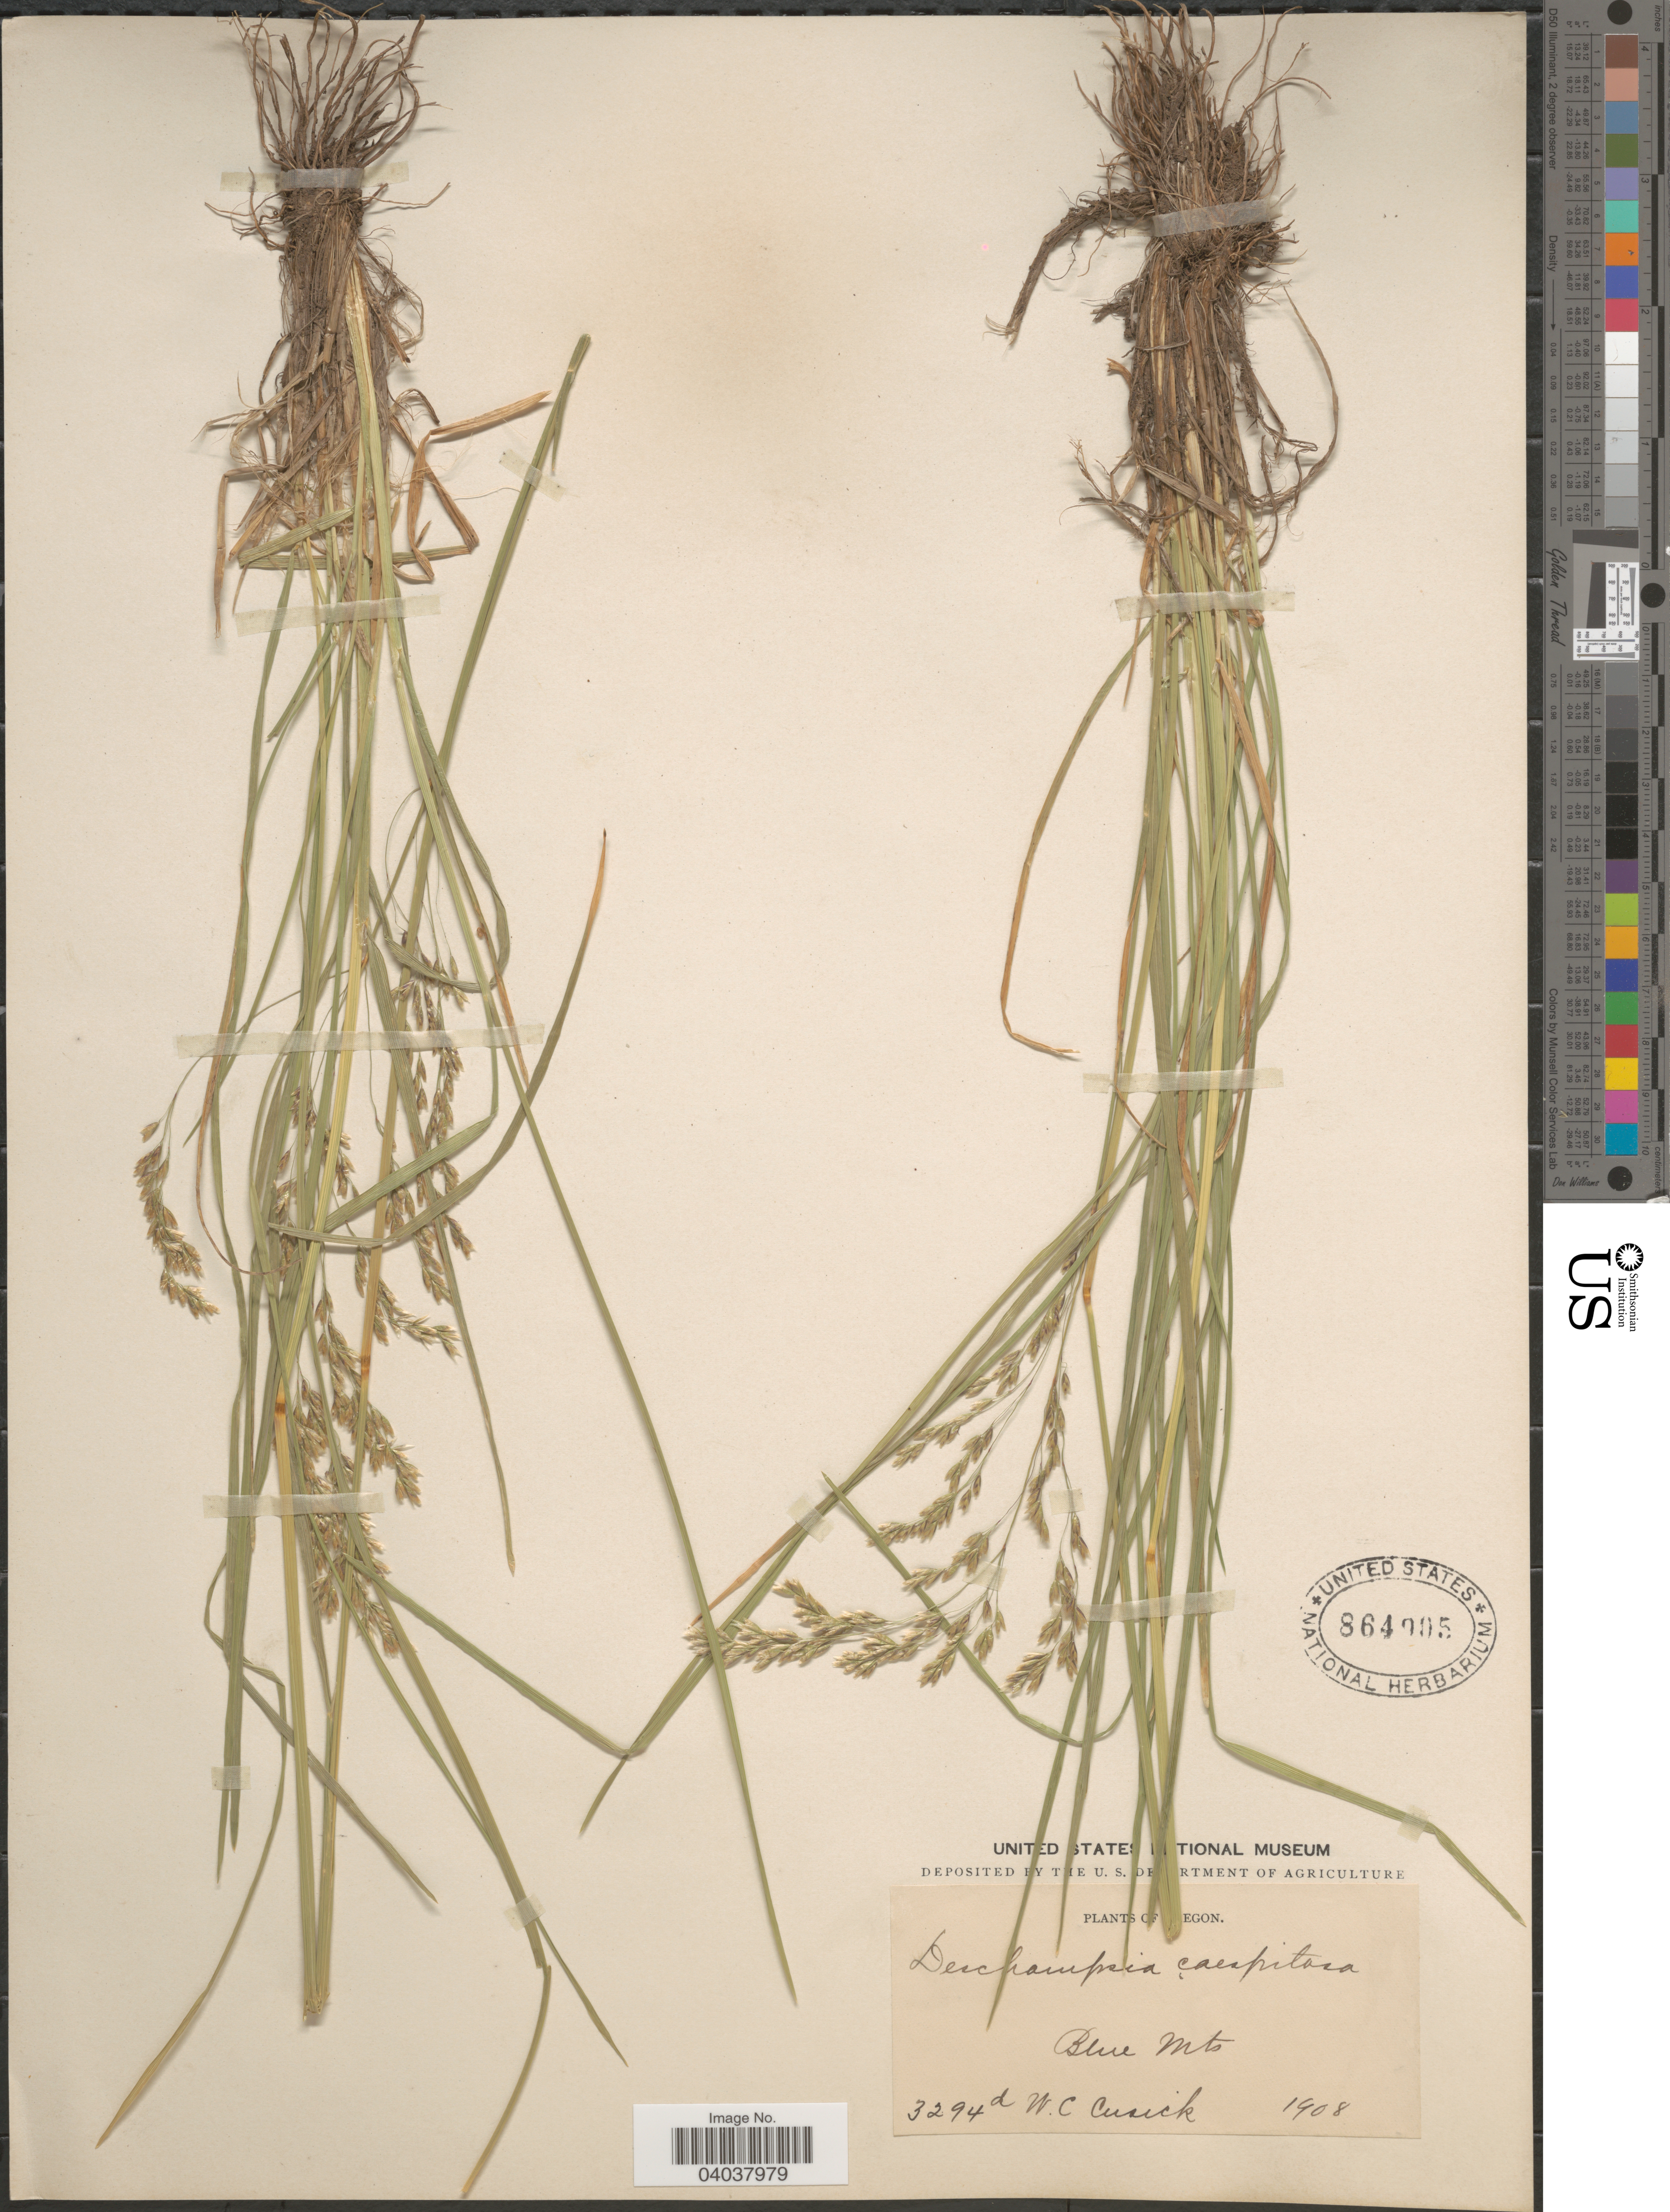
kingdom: Plantae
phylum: Tracheophyta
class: Liliopsida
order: Poales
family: Poaceae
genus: Deschampsia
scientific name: Deschampsia cespitosa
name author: (L.) P. Beauv.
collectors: W. C. Cusick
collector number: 3294d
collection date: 1908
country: United States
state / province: Oregon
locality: Blue Mts.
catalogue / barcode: US 864905